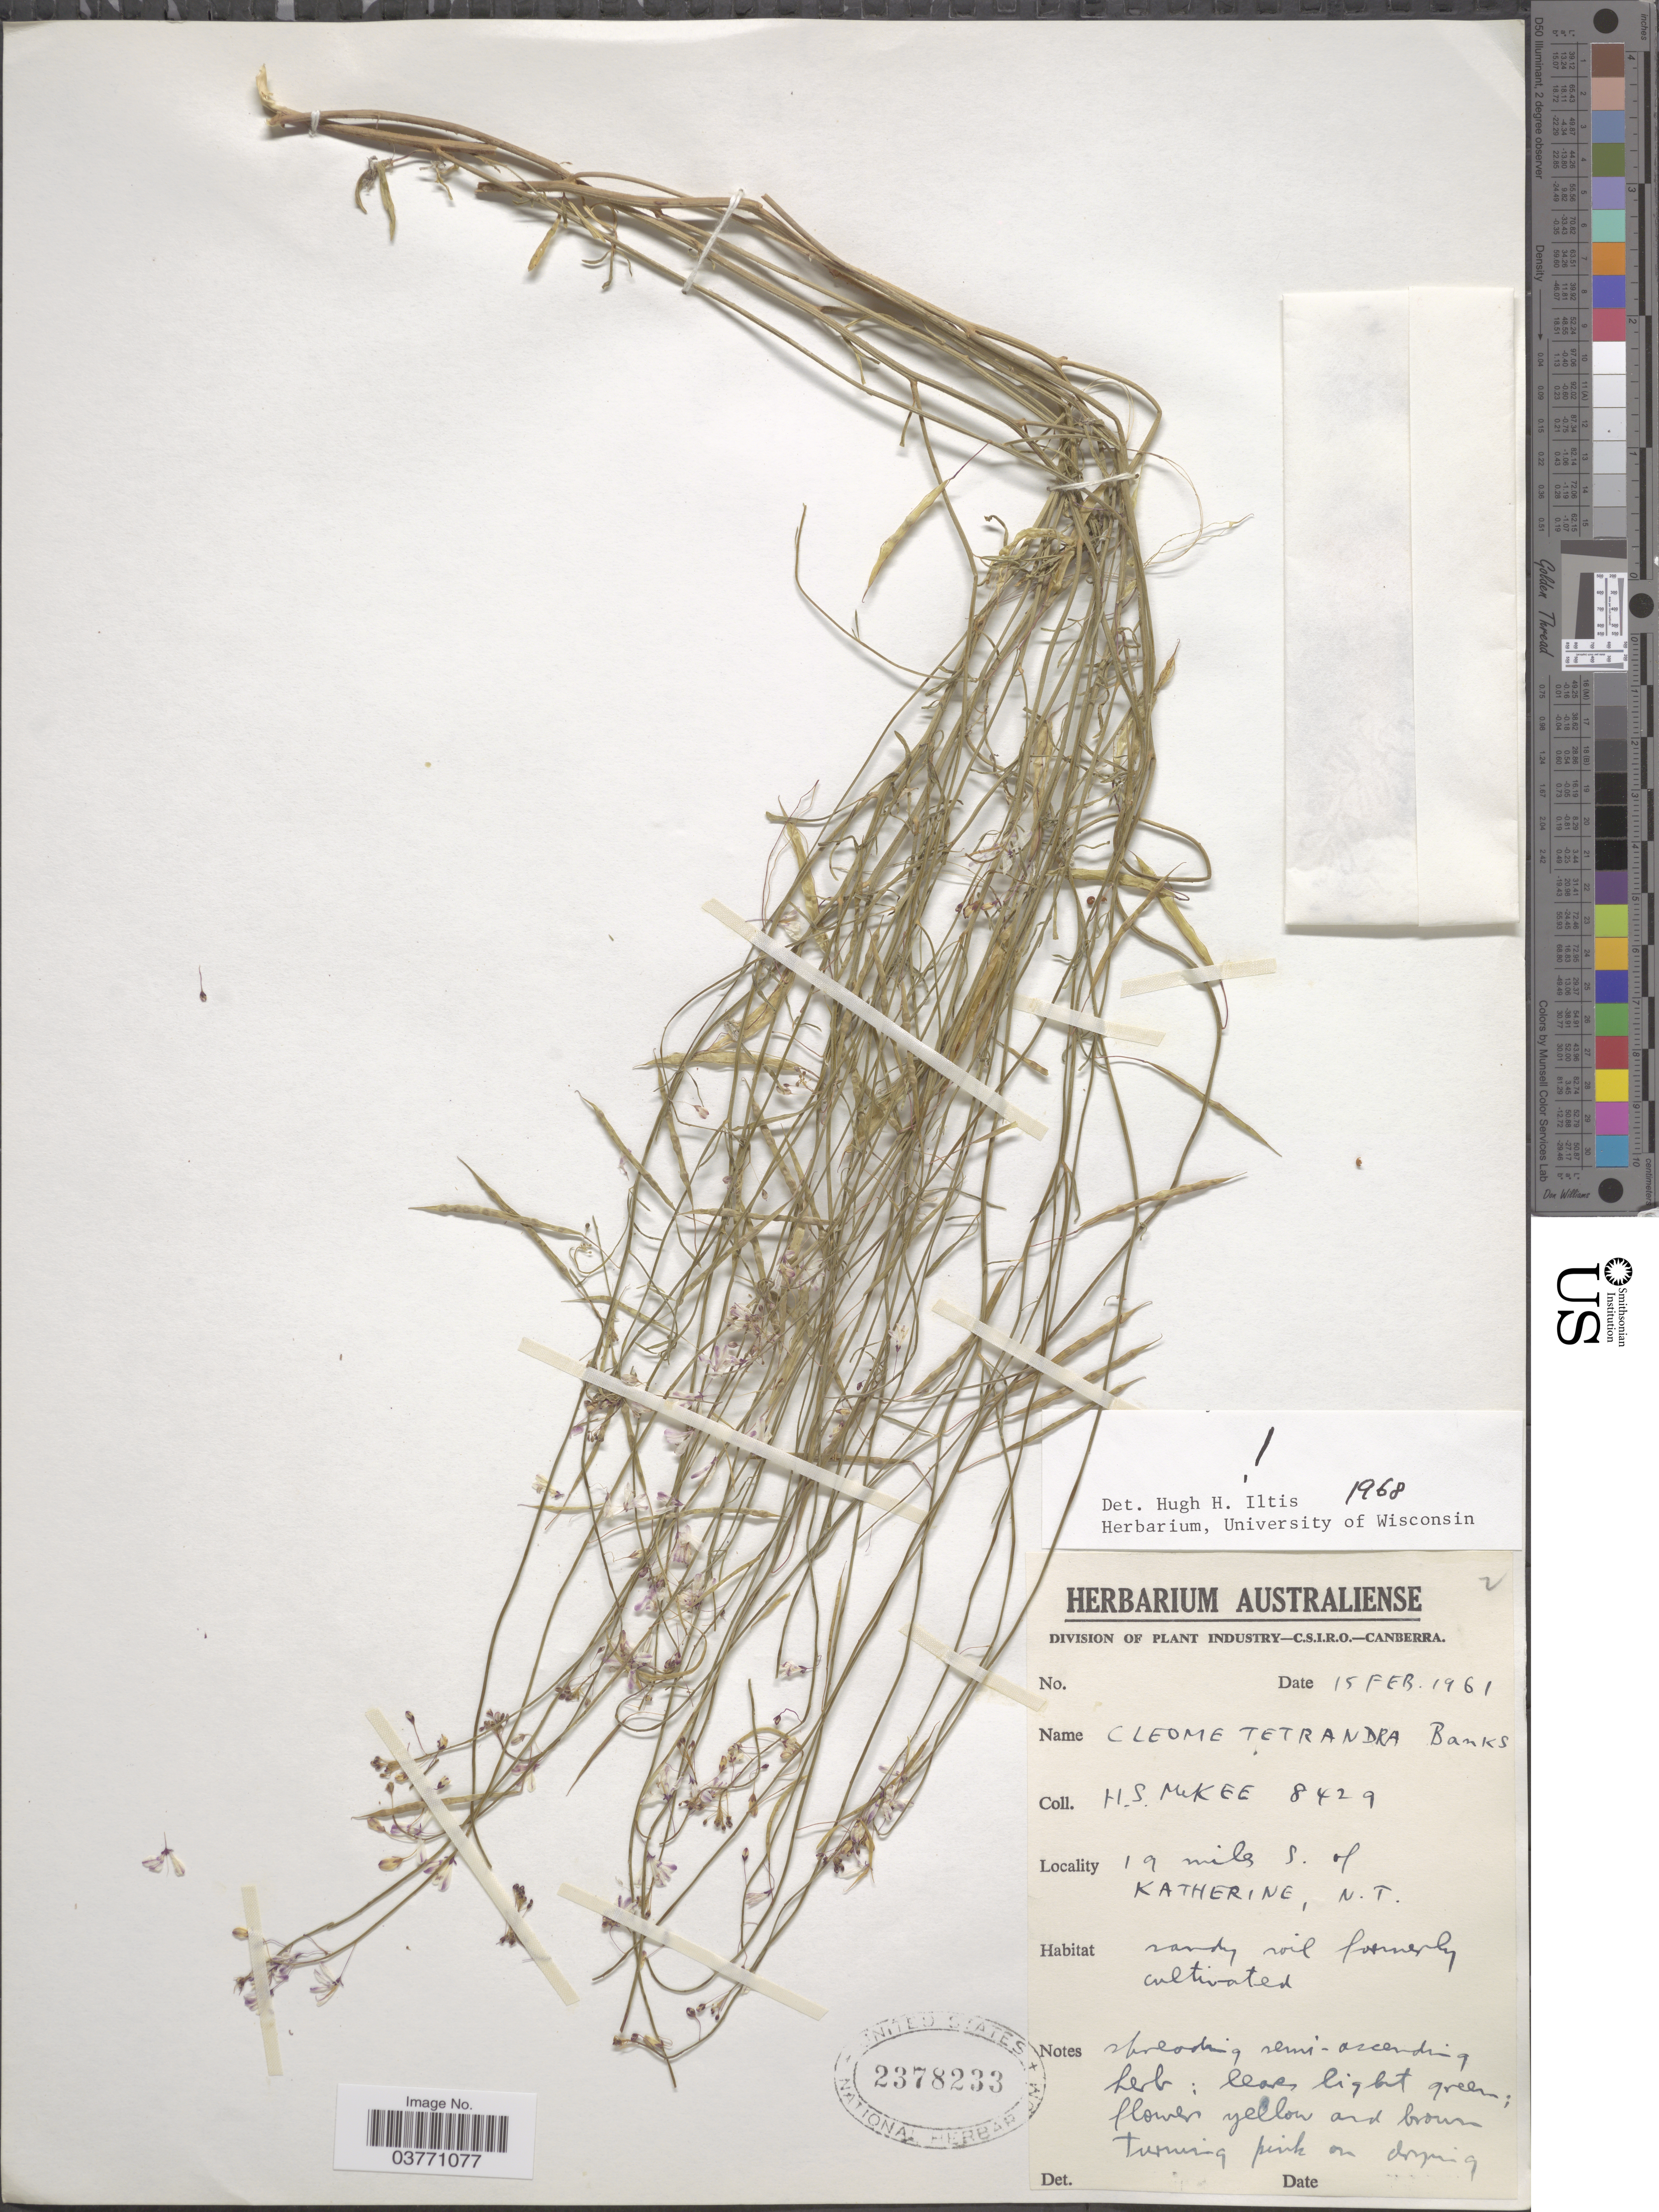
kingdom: Plantae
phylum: Tracheophyta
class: Magnoliopsida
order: Brassicales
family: Cleomaceae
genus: Arivela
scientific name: Arivela tetrandra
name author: (Banks ex DC.) R.L. Barrett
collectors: H. S. McKee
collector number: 8429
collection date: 1961-02-15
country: Australia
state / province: Northern Territory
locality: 19 miles S. of Katherine.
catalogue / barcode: US 2378233